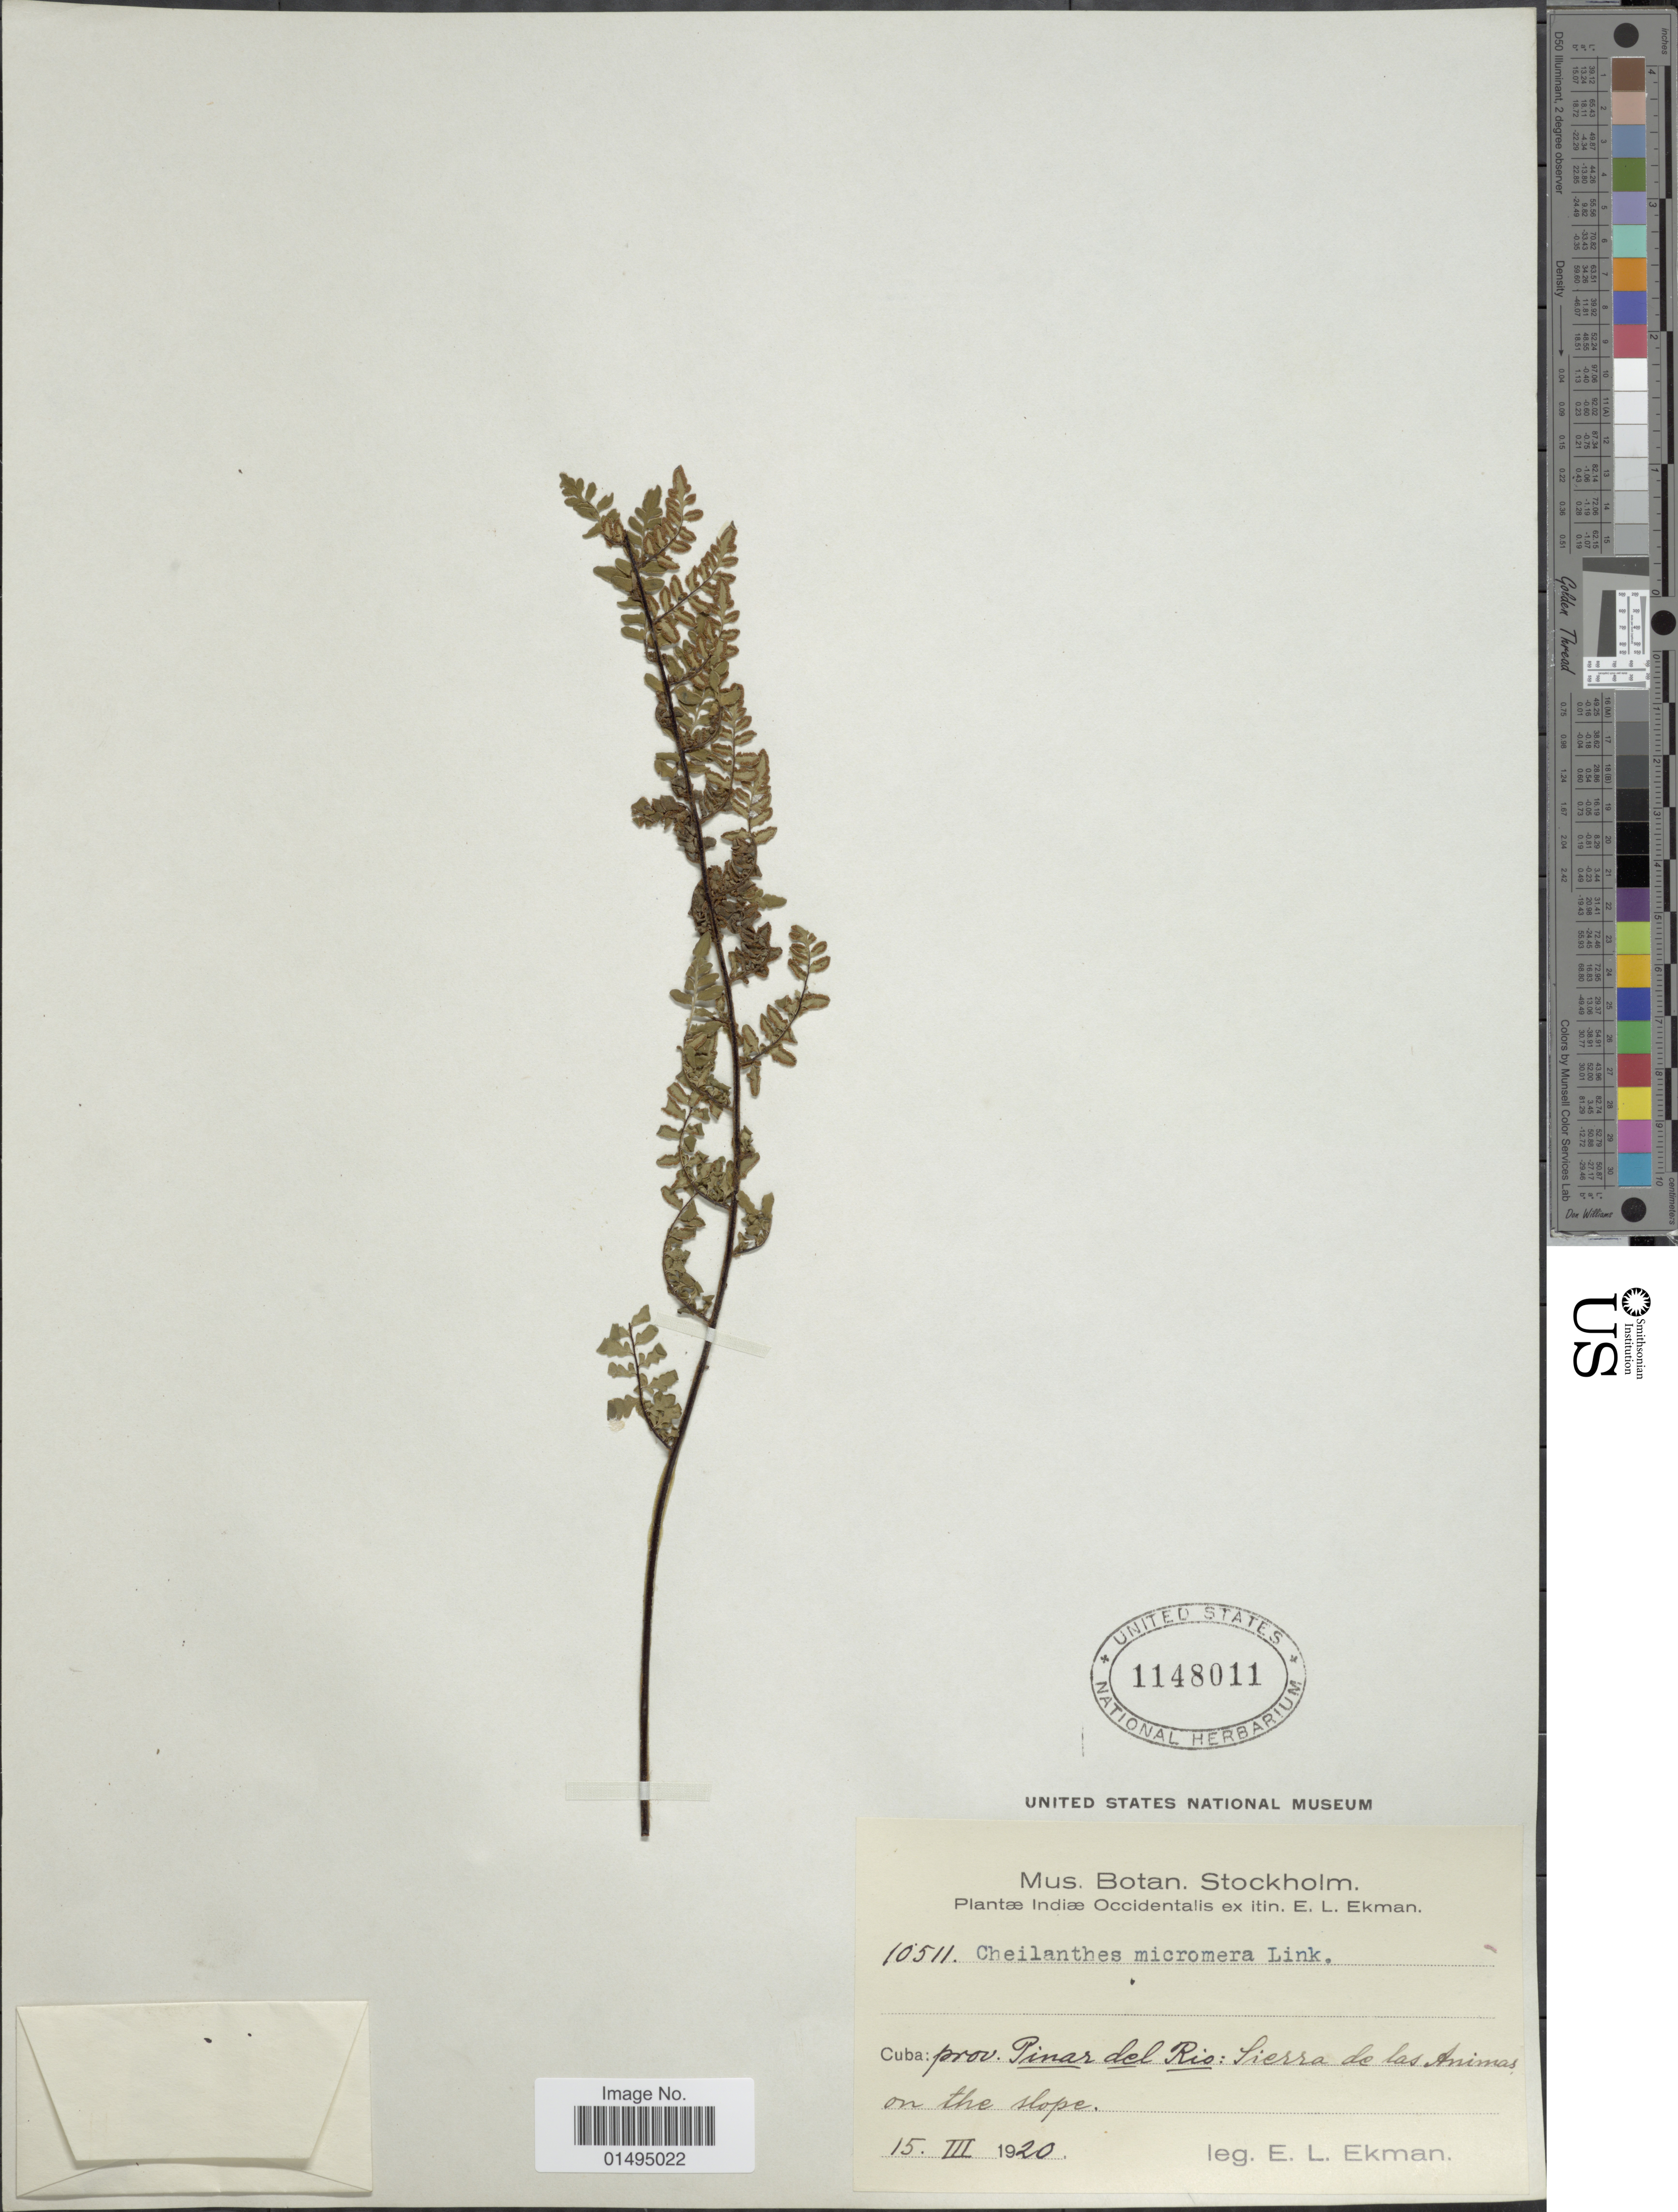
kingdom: Plantae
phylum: Tracheophyta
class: Polypodiopsida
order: Polypodiales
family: Pteridaceae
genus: Myriopteris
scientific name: Myriopteris notholaenoides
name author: (Desv.) Grusz & Windham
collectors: E. L. Ekman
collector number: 10511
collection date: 1920-03-15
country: Cuba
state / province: Pinar del Río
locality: Cuba: prov. Pinar del Rio: Sierra de Las Animas on the slope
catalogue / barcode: US 1148011